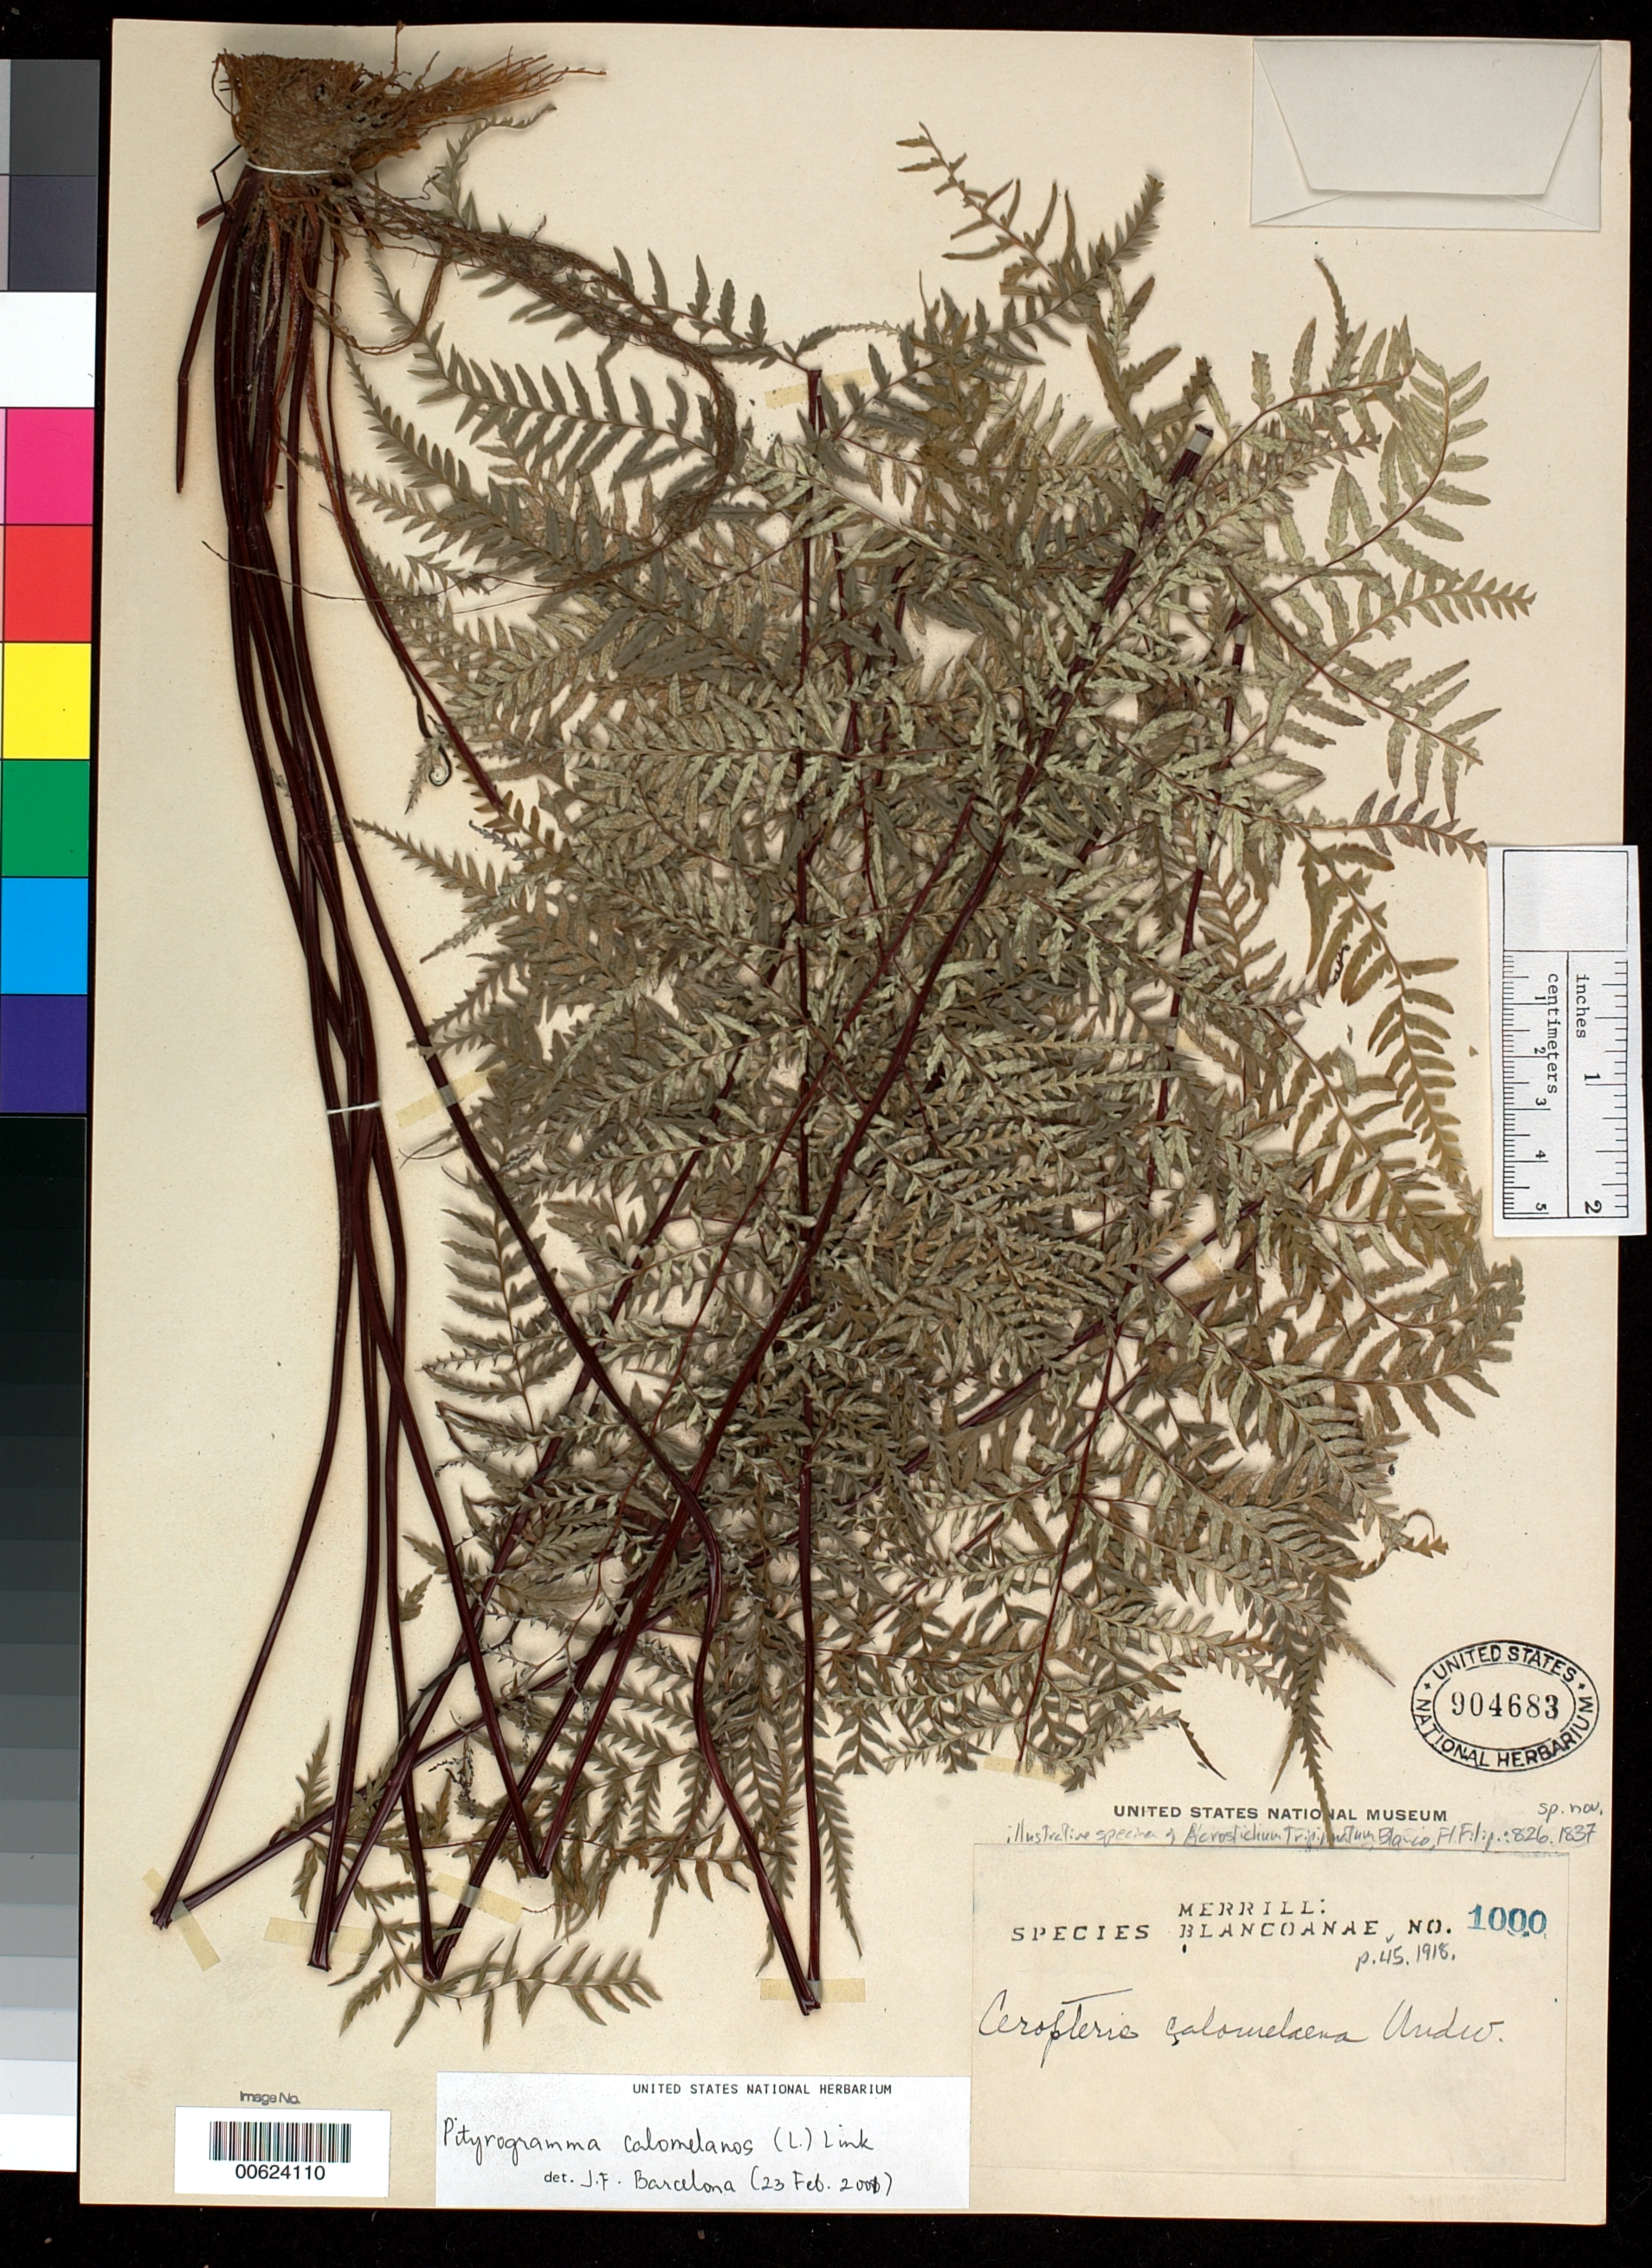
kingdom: Plantae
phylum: Tracheophyta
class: Polypodiopsida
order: Polypodiales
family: Pteridaceae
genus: Pityrogramma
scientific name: Pityrogramma calomelanos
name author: (L.) Link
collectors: E. D. Merrill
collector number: Sp. Blancoan. 1000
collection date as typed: Sep 1916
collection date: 1916-09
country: Philippines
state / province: National Capital Region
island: Luzon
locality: San pedro macati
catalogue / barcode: US 904683